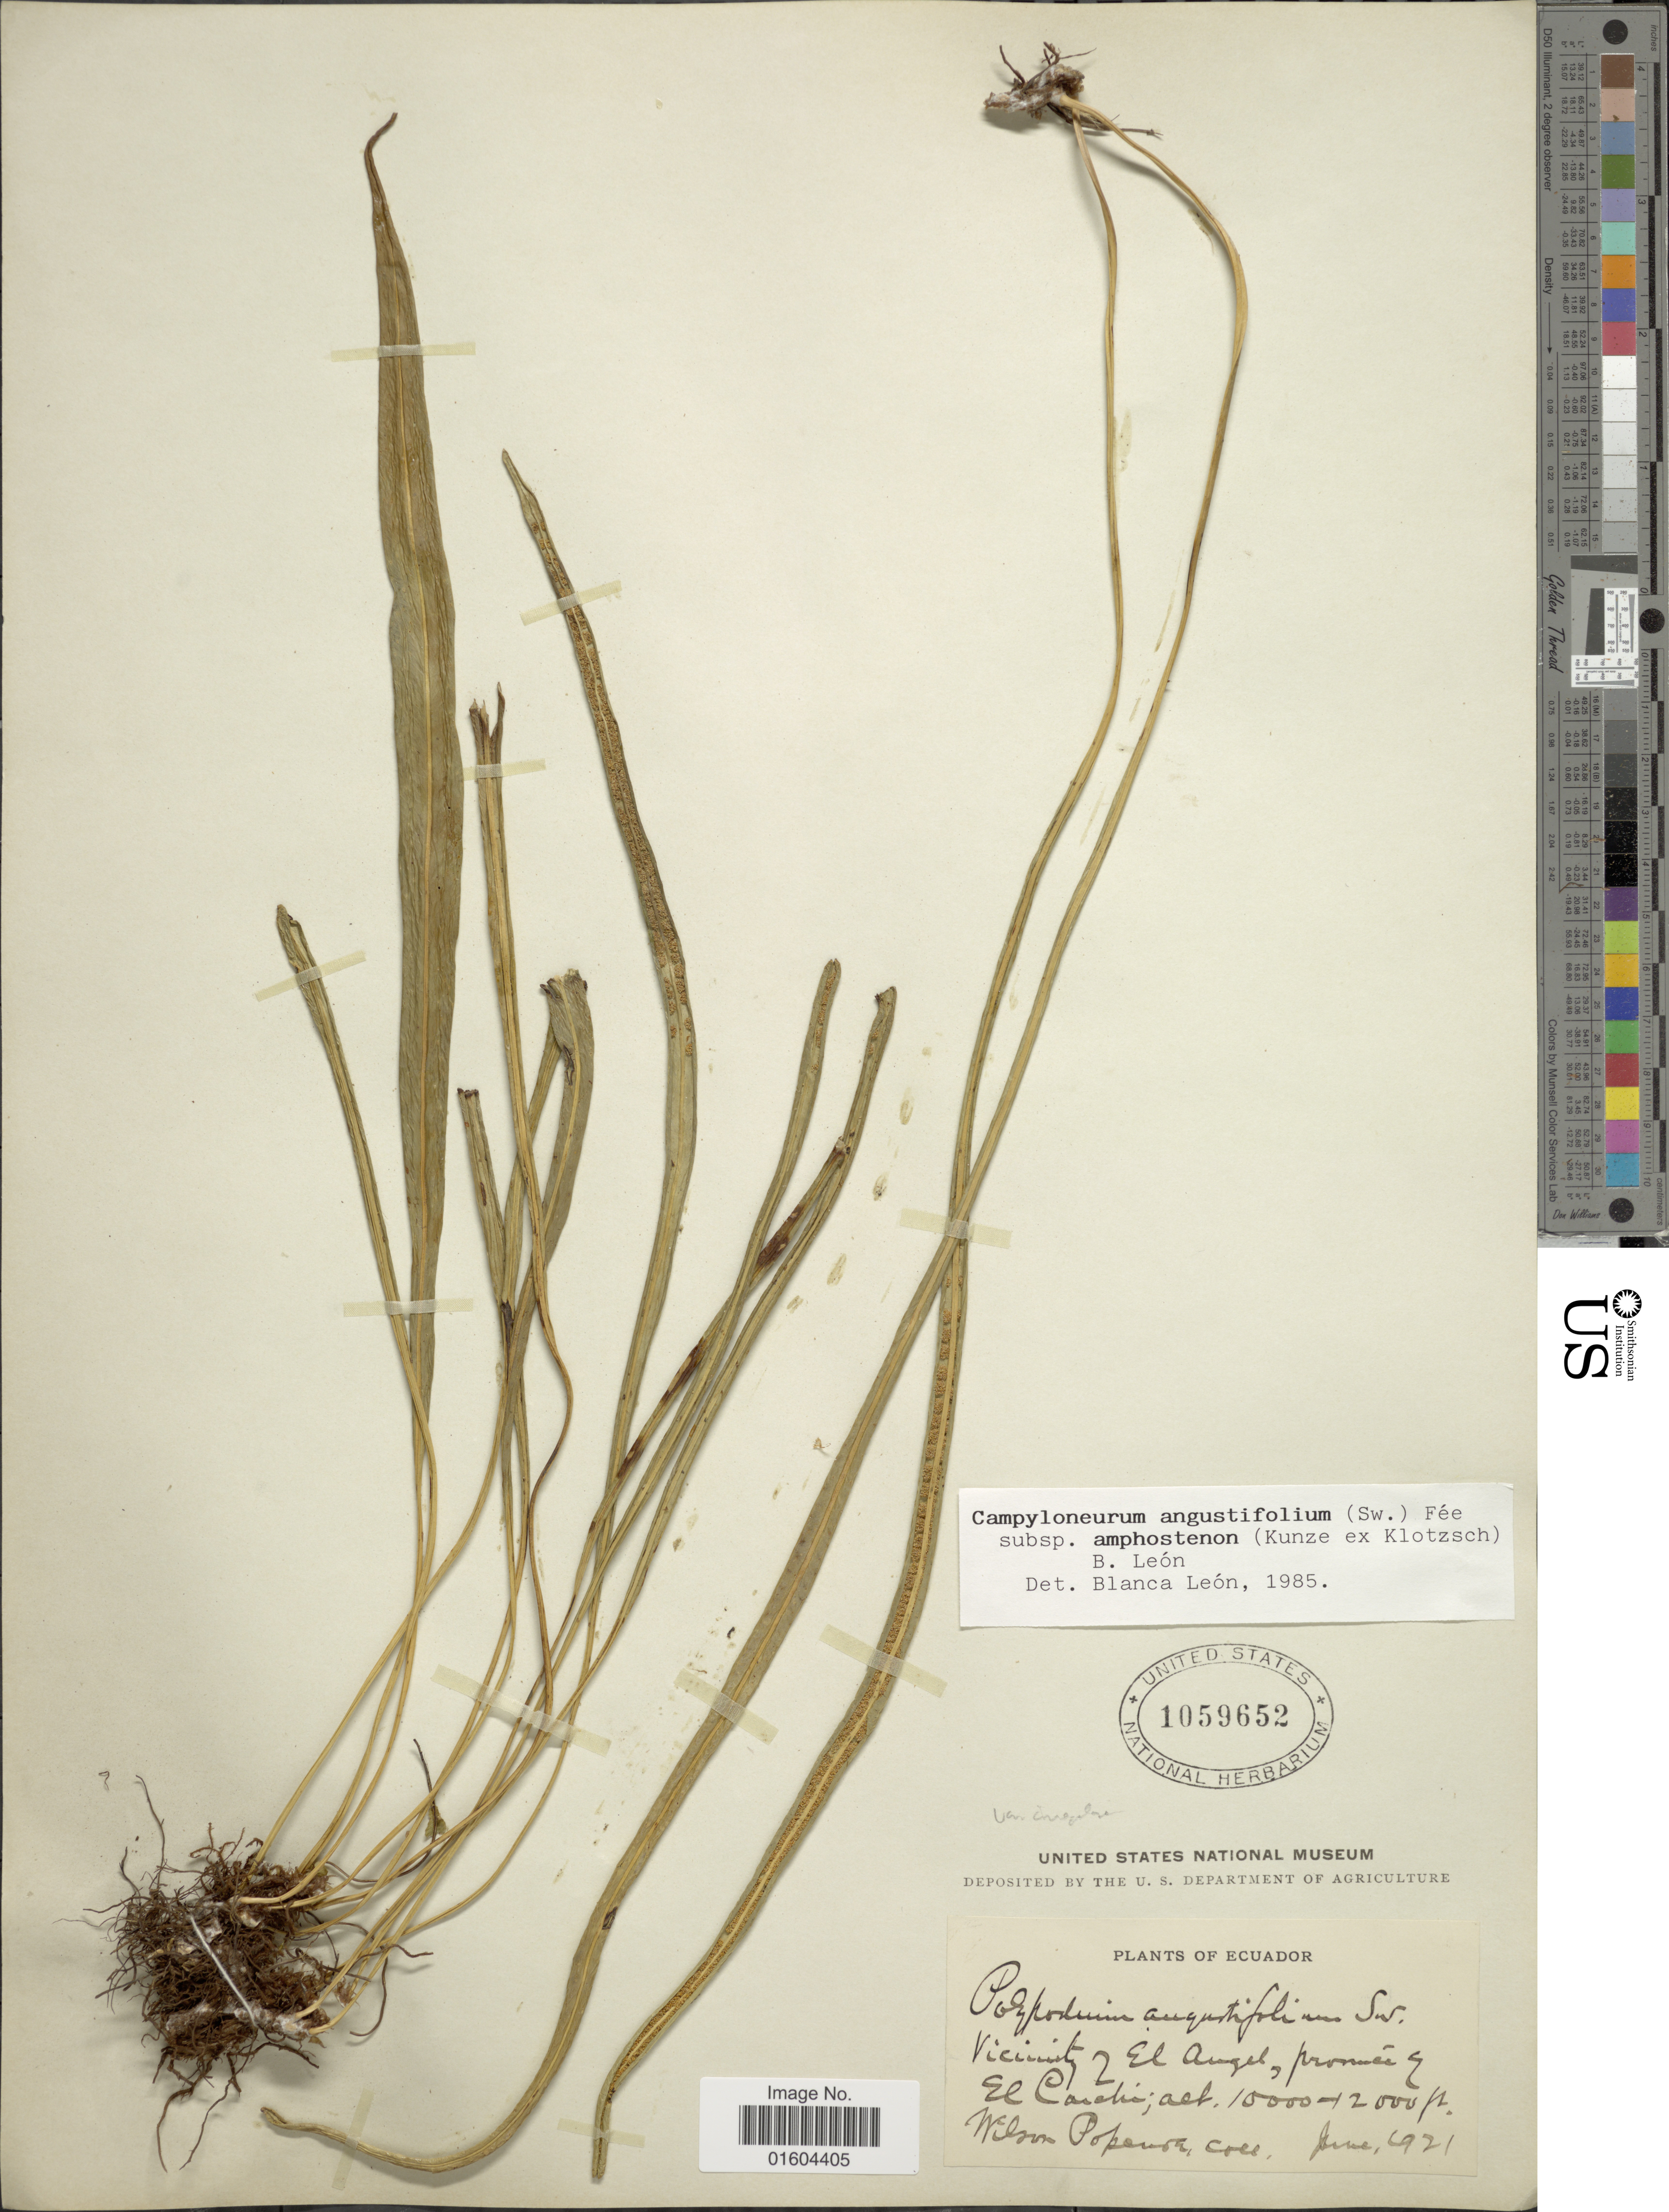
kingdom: Plantae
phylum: Tracheophyta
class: Polypodiopsida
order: Polypodiales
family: Polypodiaceae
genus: Campyloneurum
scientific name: Campyloneurum irregulare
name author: Lellinger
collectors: W. Popenoe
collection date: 1921-06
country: Ecuador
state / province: Carchi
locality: Vicinity of El Angel, province of El Carchi.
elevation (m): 3048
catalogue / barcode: US 1059652